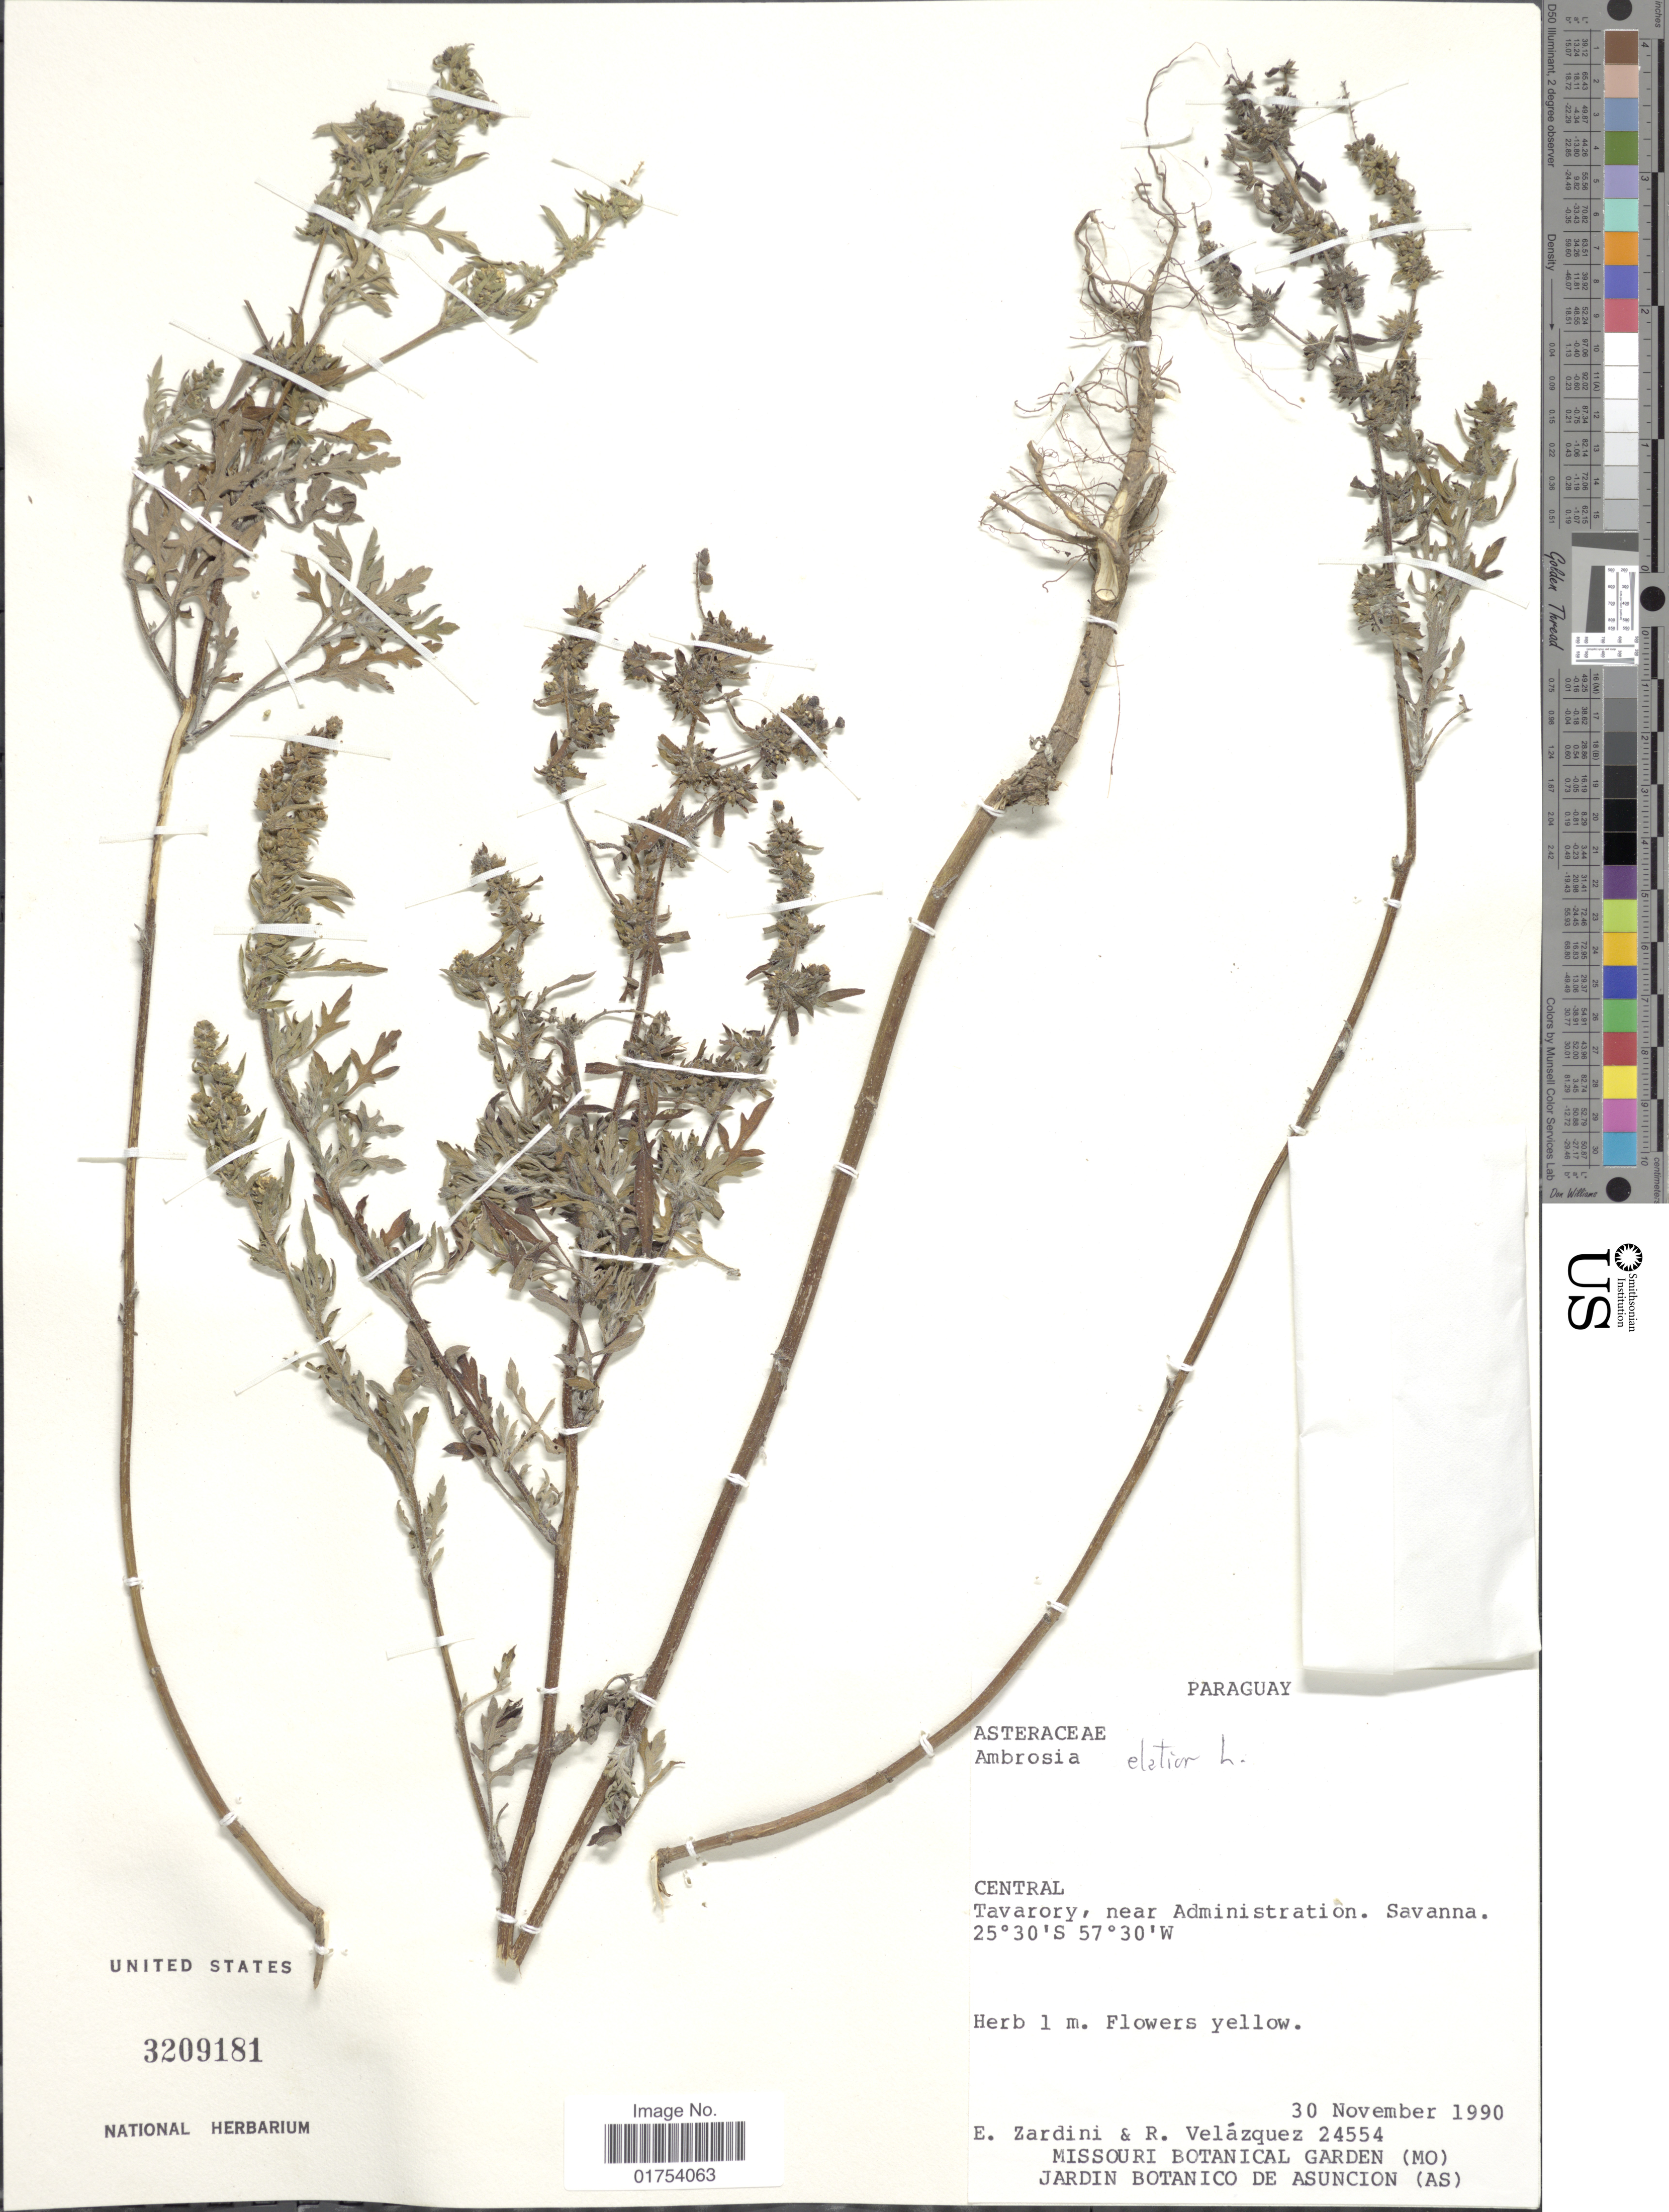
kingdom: Plantae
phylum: Tracheophyta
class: Magnoliopsida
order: Asterales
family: Asteraceae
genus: Ambrosia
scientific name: Ambrosia elatior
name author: L.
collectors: E. M. Zardini & R. Veláquez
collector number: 24554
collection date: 1990-11-30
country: Paraguay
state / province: Central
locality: Tavarory, near Administration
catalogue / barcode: US 3209181